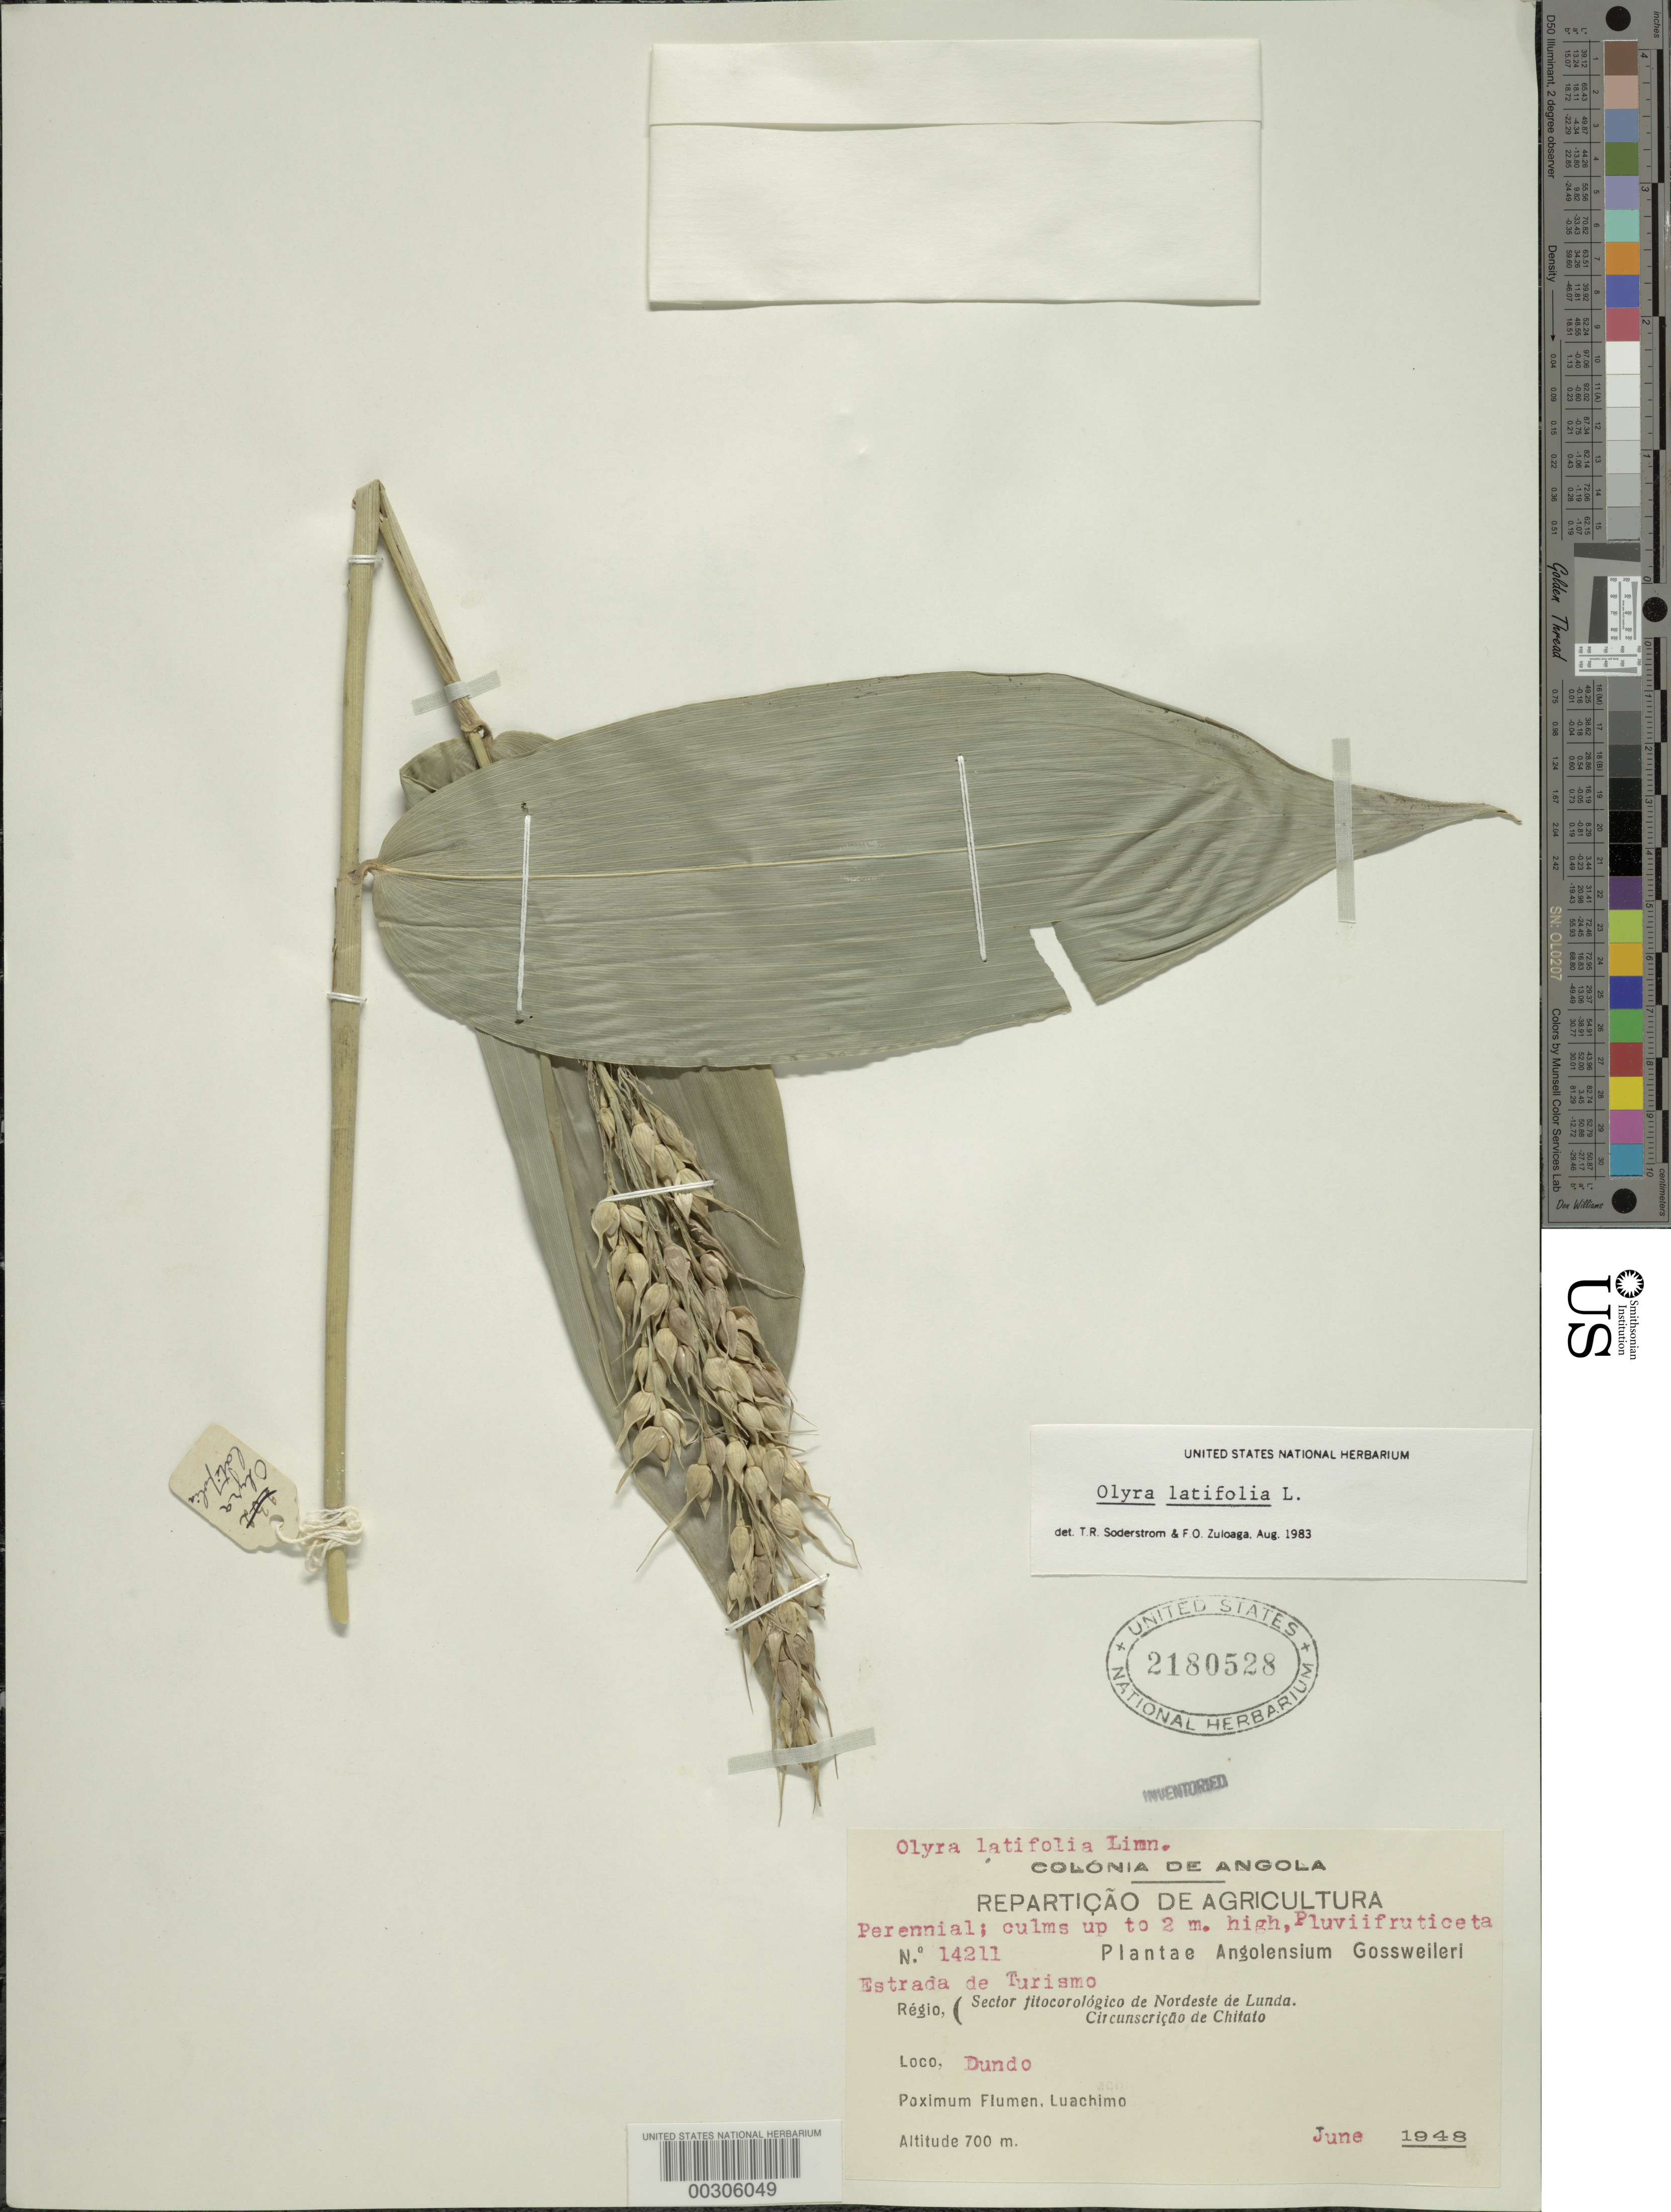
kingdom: Plantae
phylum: Tracheophyta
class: Liliopsida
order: Poales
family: Poaceae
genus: Olyra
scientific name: Olyra latifolia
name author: L.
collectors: J. Gossweiler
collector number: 14211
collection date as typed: Jun 1948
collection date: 1948-06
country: Angola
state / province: Lunda Norte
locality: Dundo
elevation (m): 700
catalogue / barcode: US 2180528